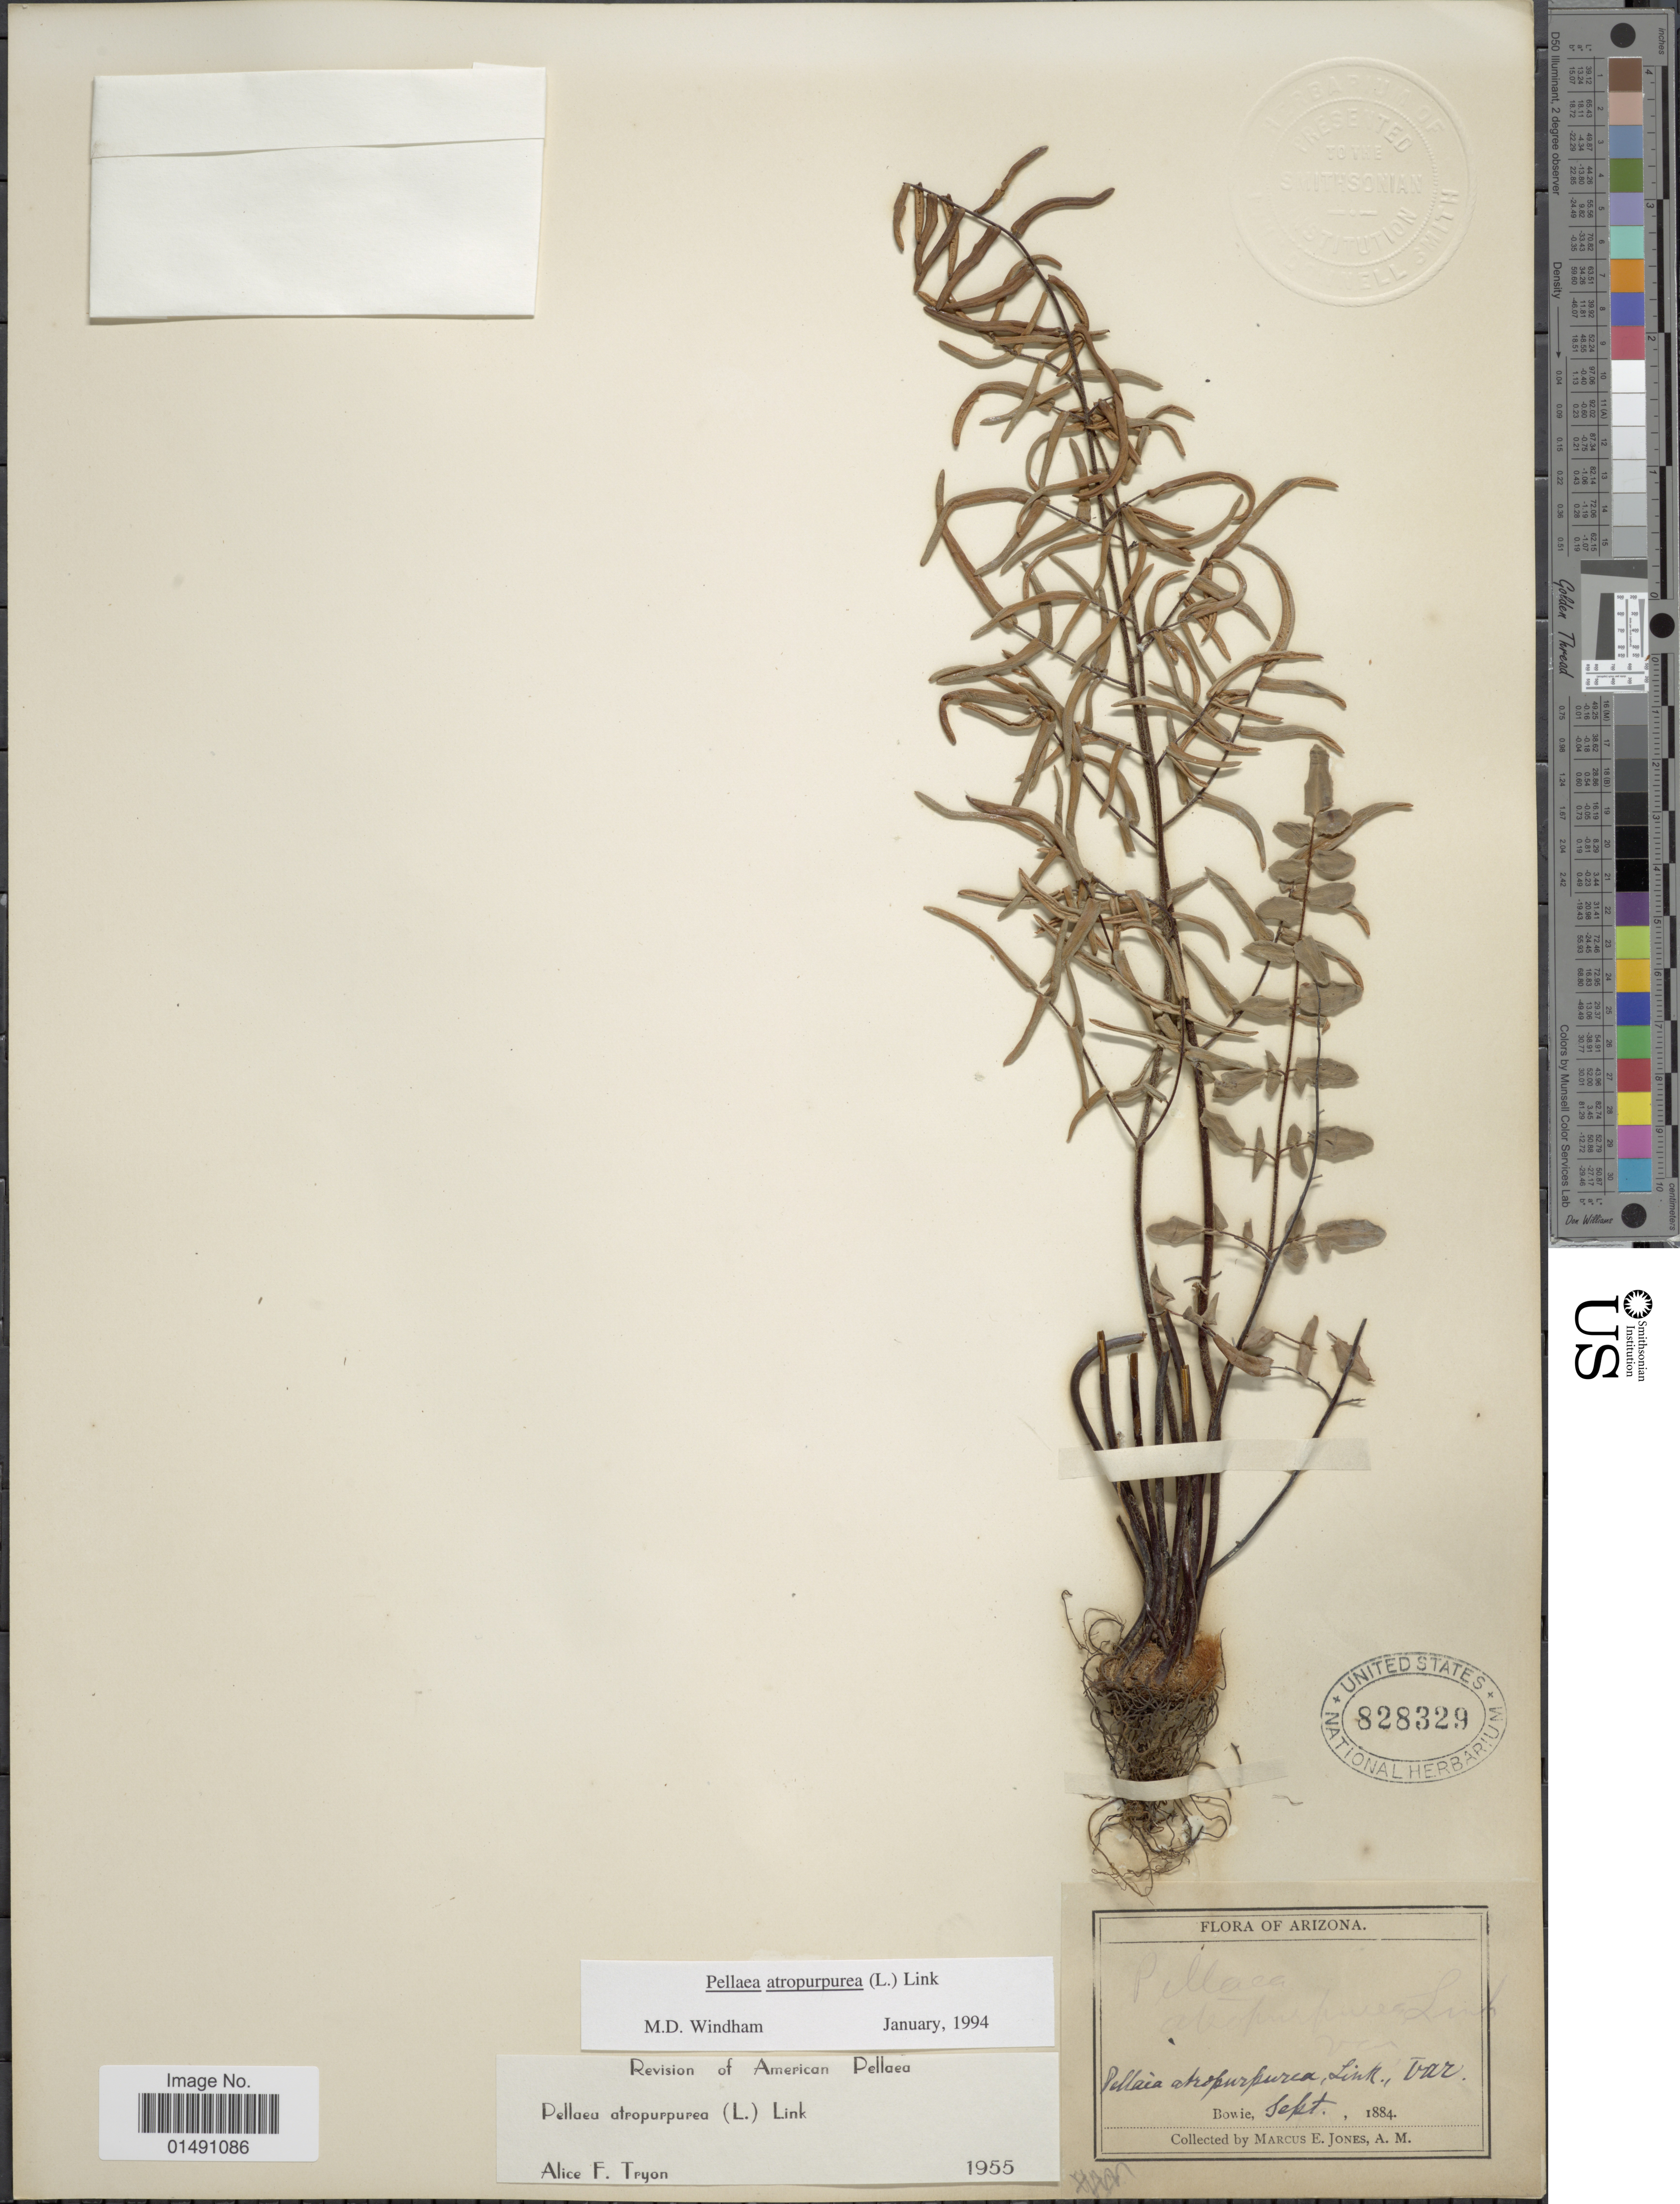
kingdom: Plantae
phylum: Tracheophyta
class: Polypodiopsida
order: Polypodiales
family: Pteridaceae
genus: Pellaea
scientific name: Pellaea atropurpurea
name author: (L.) Link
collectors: M. E. Jones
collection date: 1884-09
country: United States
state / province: Arizona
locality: Bowie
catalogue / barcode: US 828329